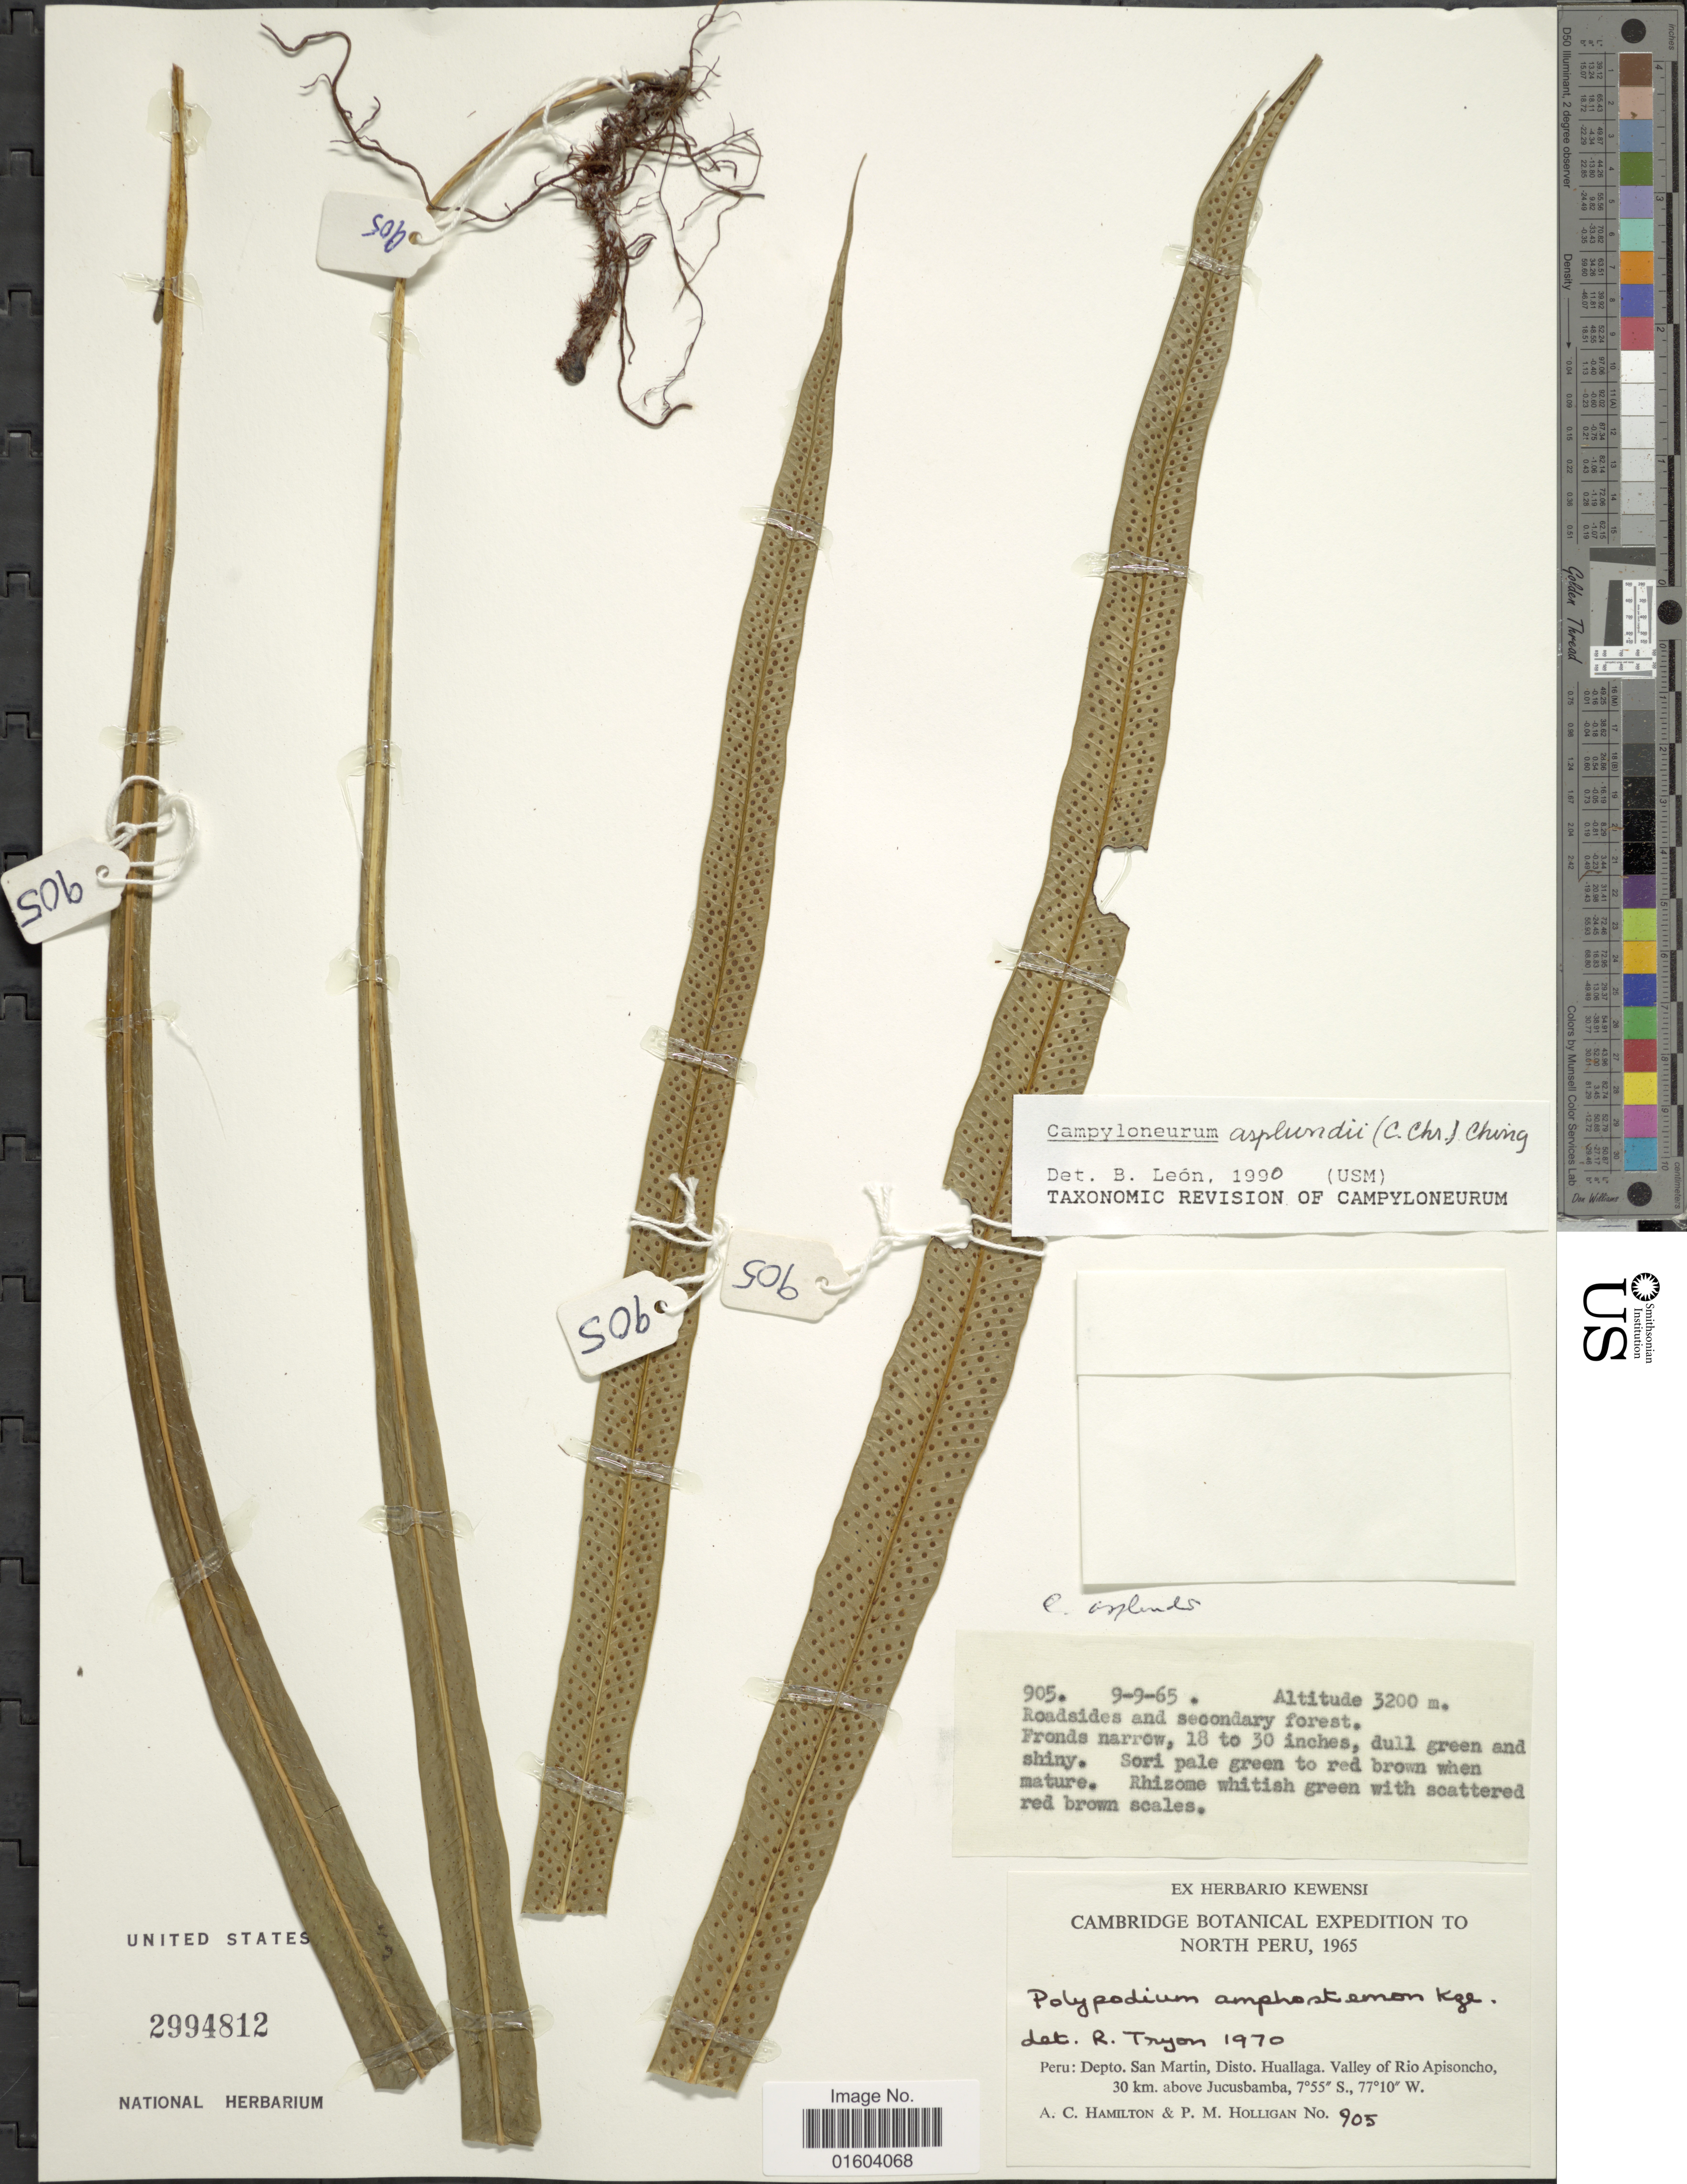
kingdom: Plantae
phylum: Tracheophyta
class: Polypodiopsida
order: Polypodiales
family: Polypodiaceae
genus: Campyloneurum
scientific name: Campyloneurum asplundii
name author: (C. Chr.) Ching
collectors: A. Hamilton & P. Holligan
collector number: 905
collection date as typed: Transcribed d/m/y: 9/9/65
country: Peru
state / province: San Martín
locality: Peru: Depto. San Martin, Dist. Huallaga, Valley of Rio Apisoncho. 30 km. above Jucusbamba.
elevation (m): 3200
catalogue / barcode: US 2994812